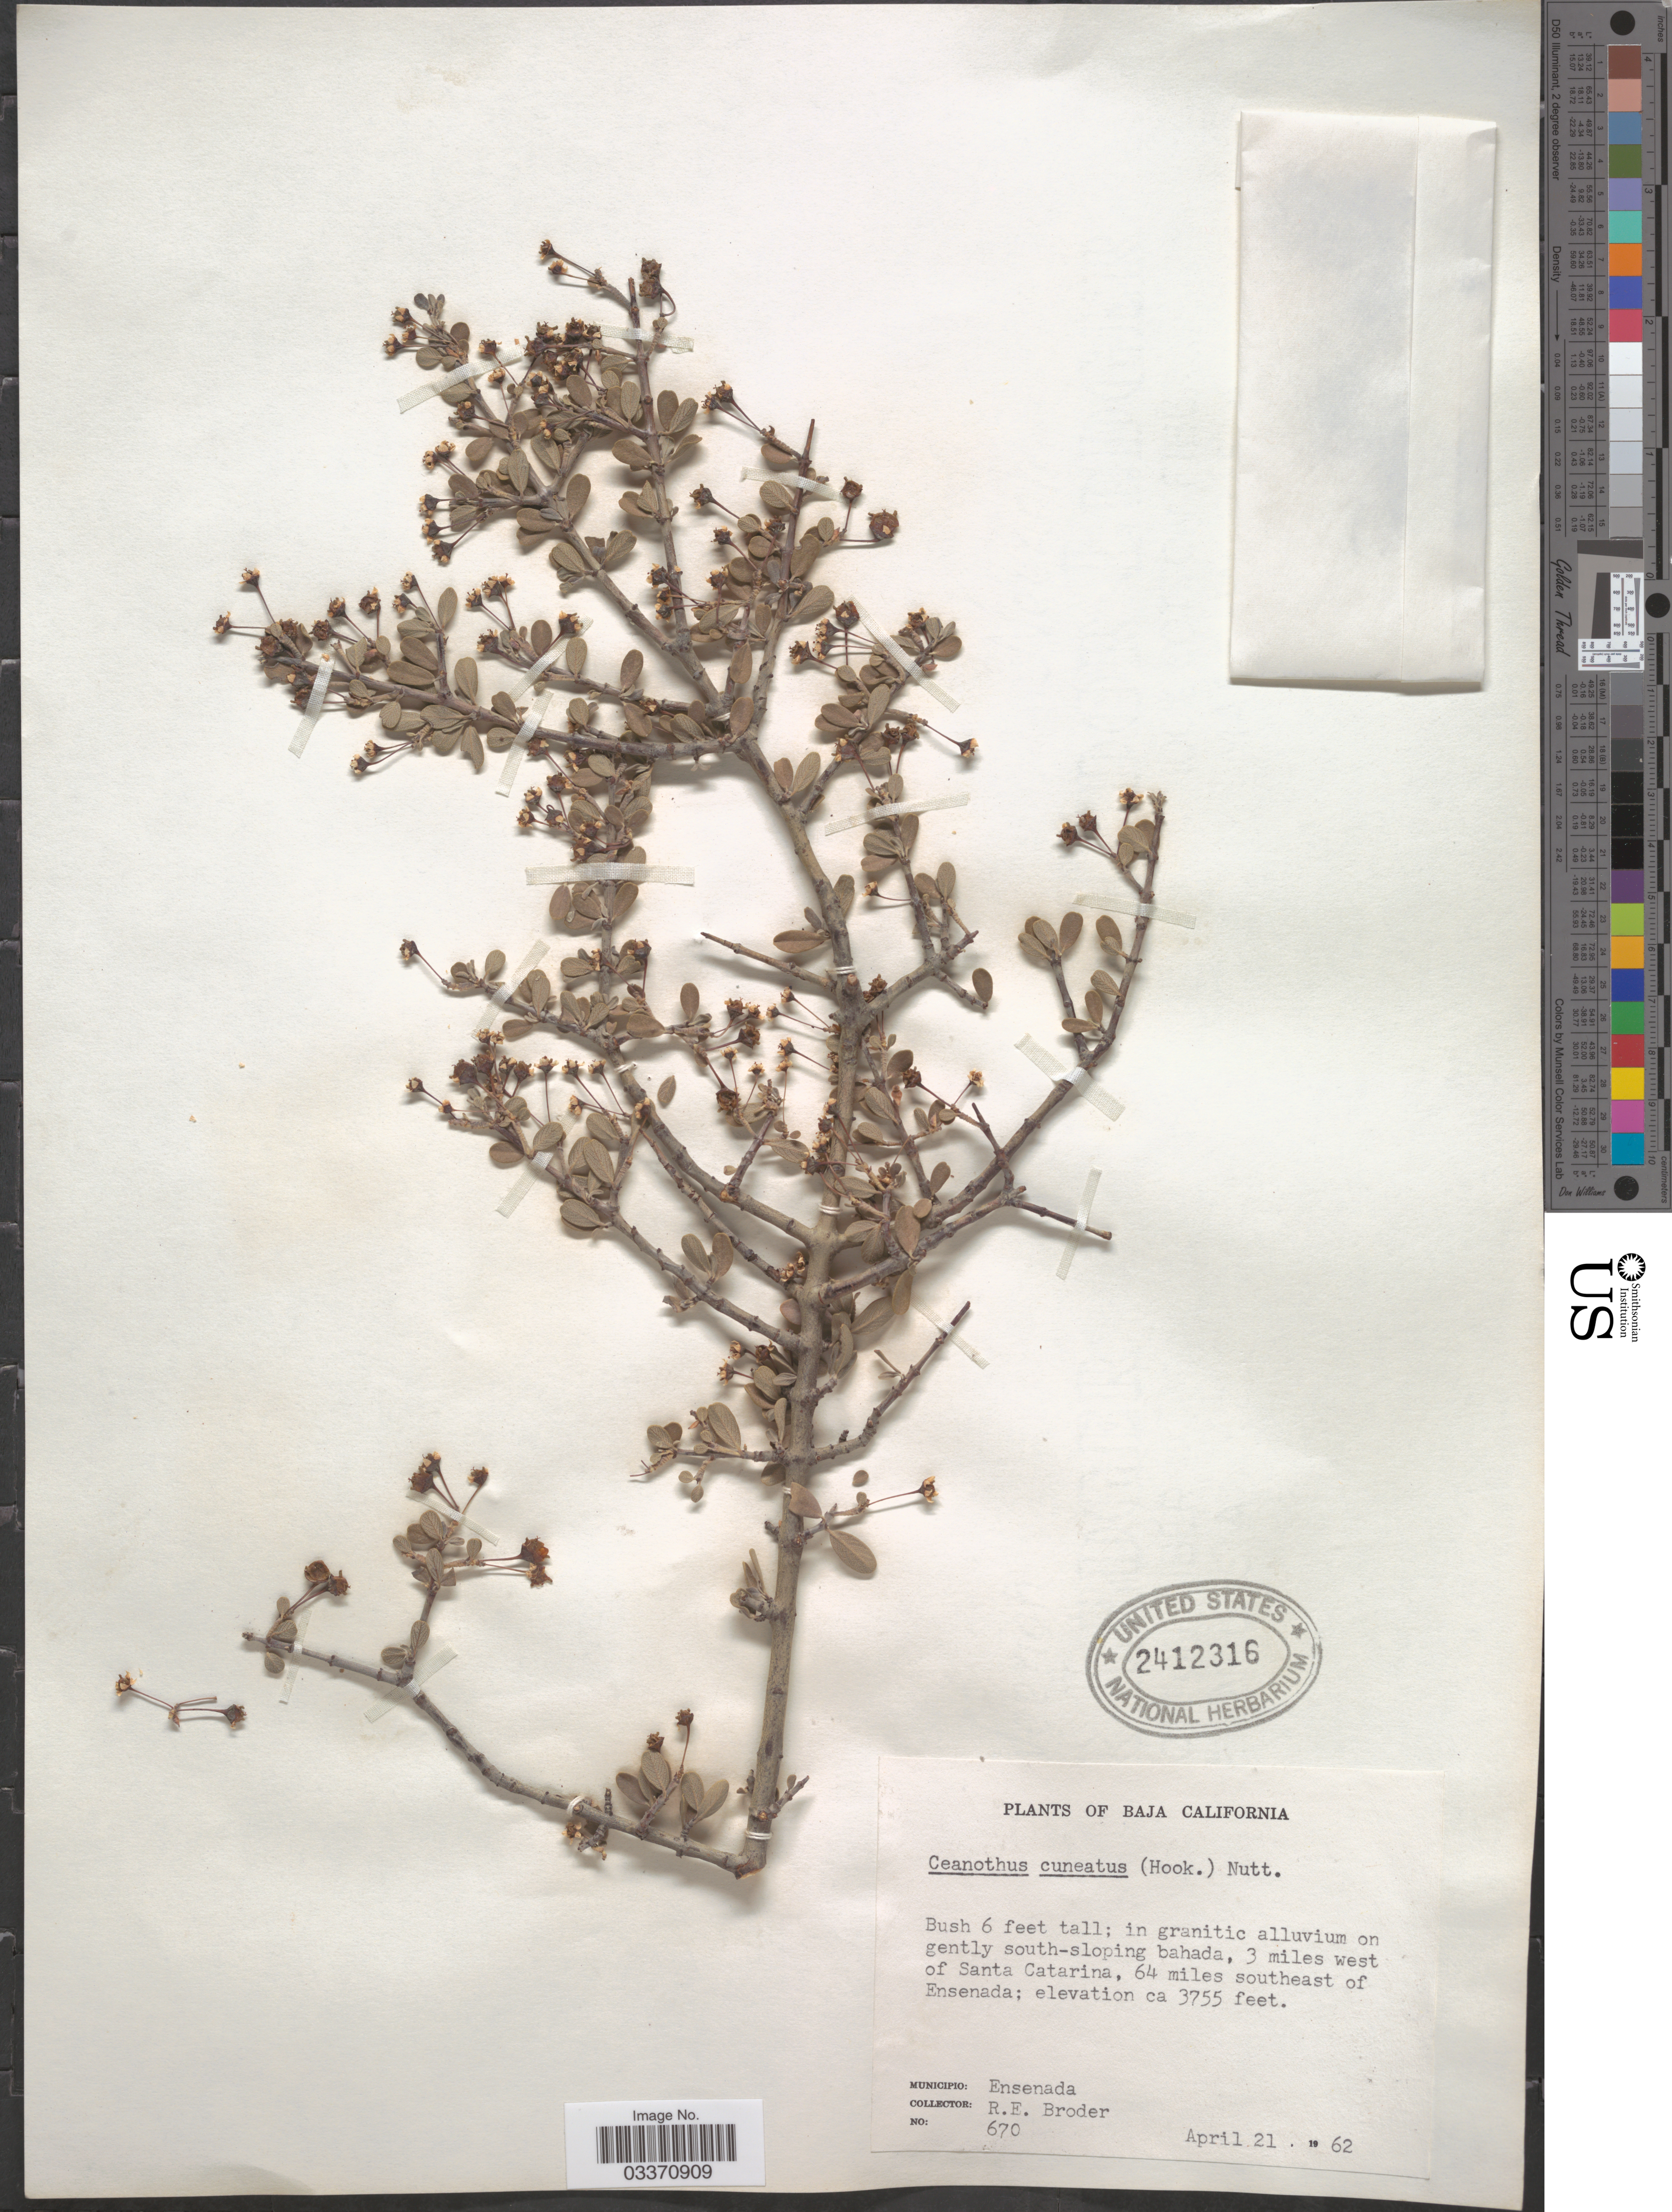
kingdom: Plantae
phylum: Tracheophyta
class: Magnoliopsida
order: Rosales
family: Rhamnaceae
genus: Ceanothus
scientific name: Ceanothus cuneatus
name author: (Hook.) Nutt.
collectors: R. Broder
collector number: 670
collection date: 1962-04-21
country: Mexico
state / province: Baja California Norte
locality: In granitic alluvium on gently south-sloping bahada, 3 miles west of Santa Catarina, 64 miles southeast of Ensenada. Municipio: Ensenada.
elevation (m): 1145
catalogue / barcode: US 2412316